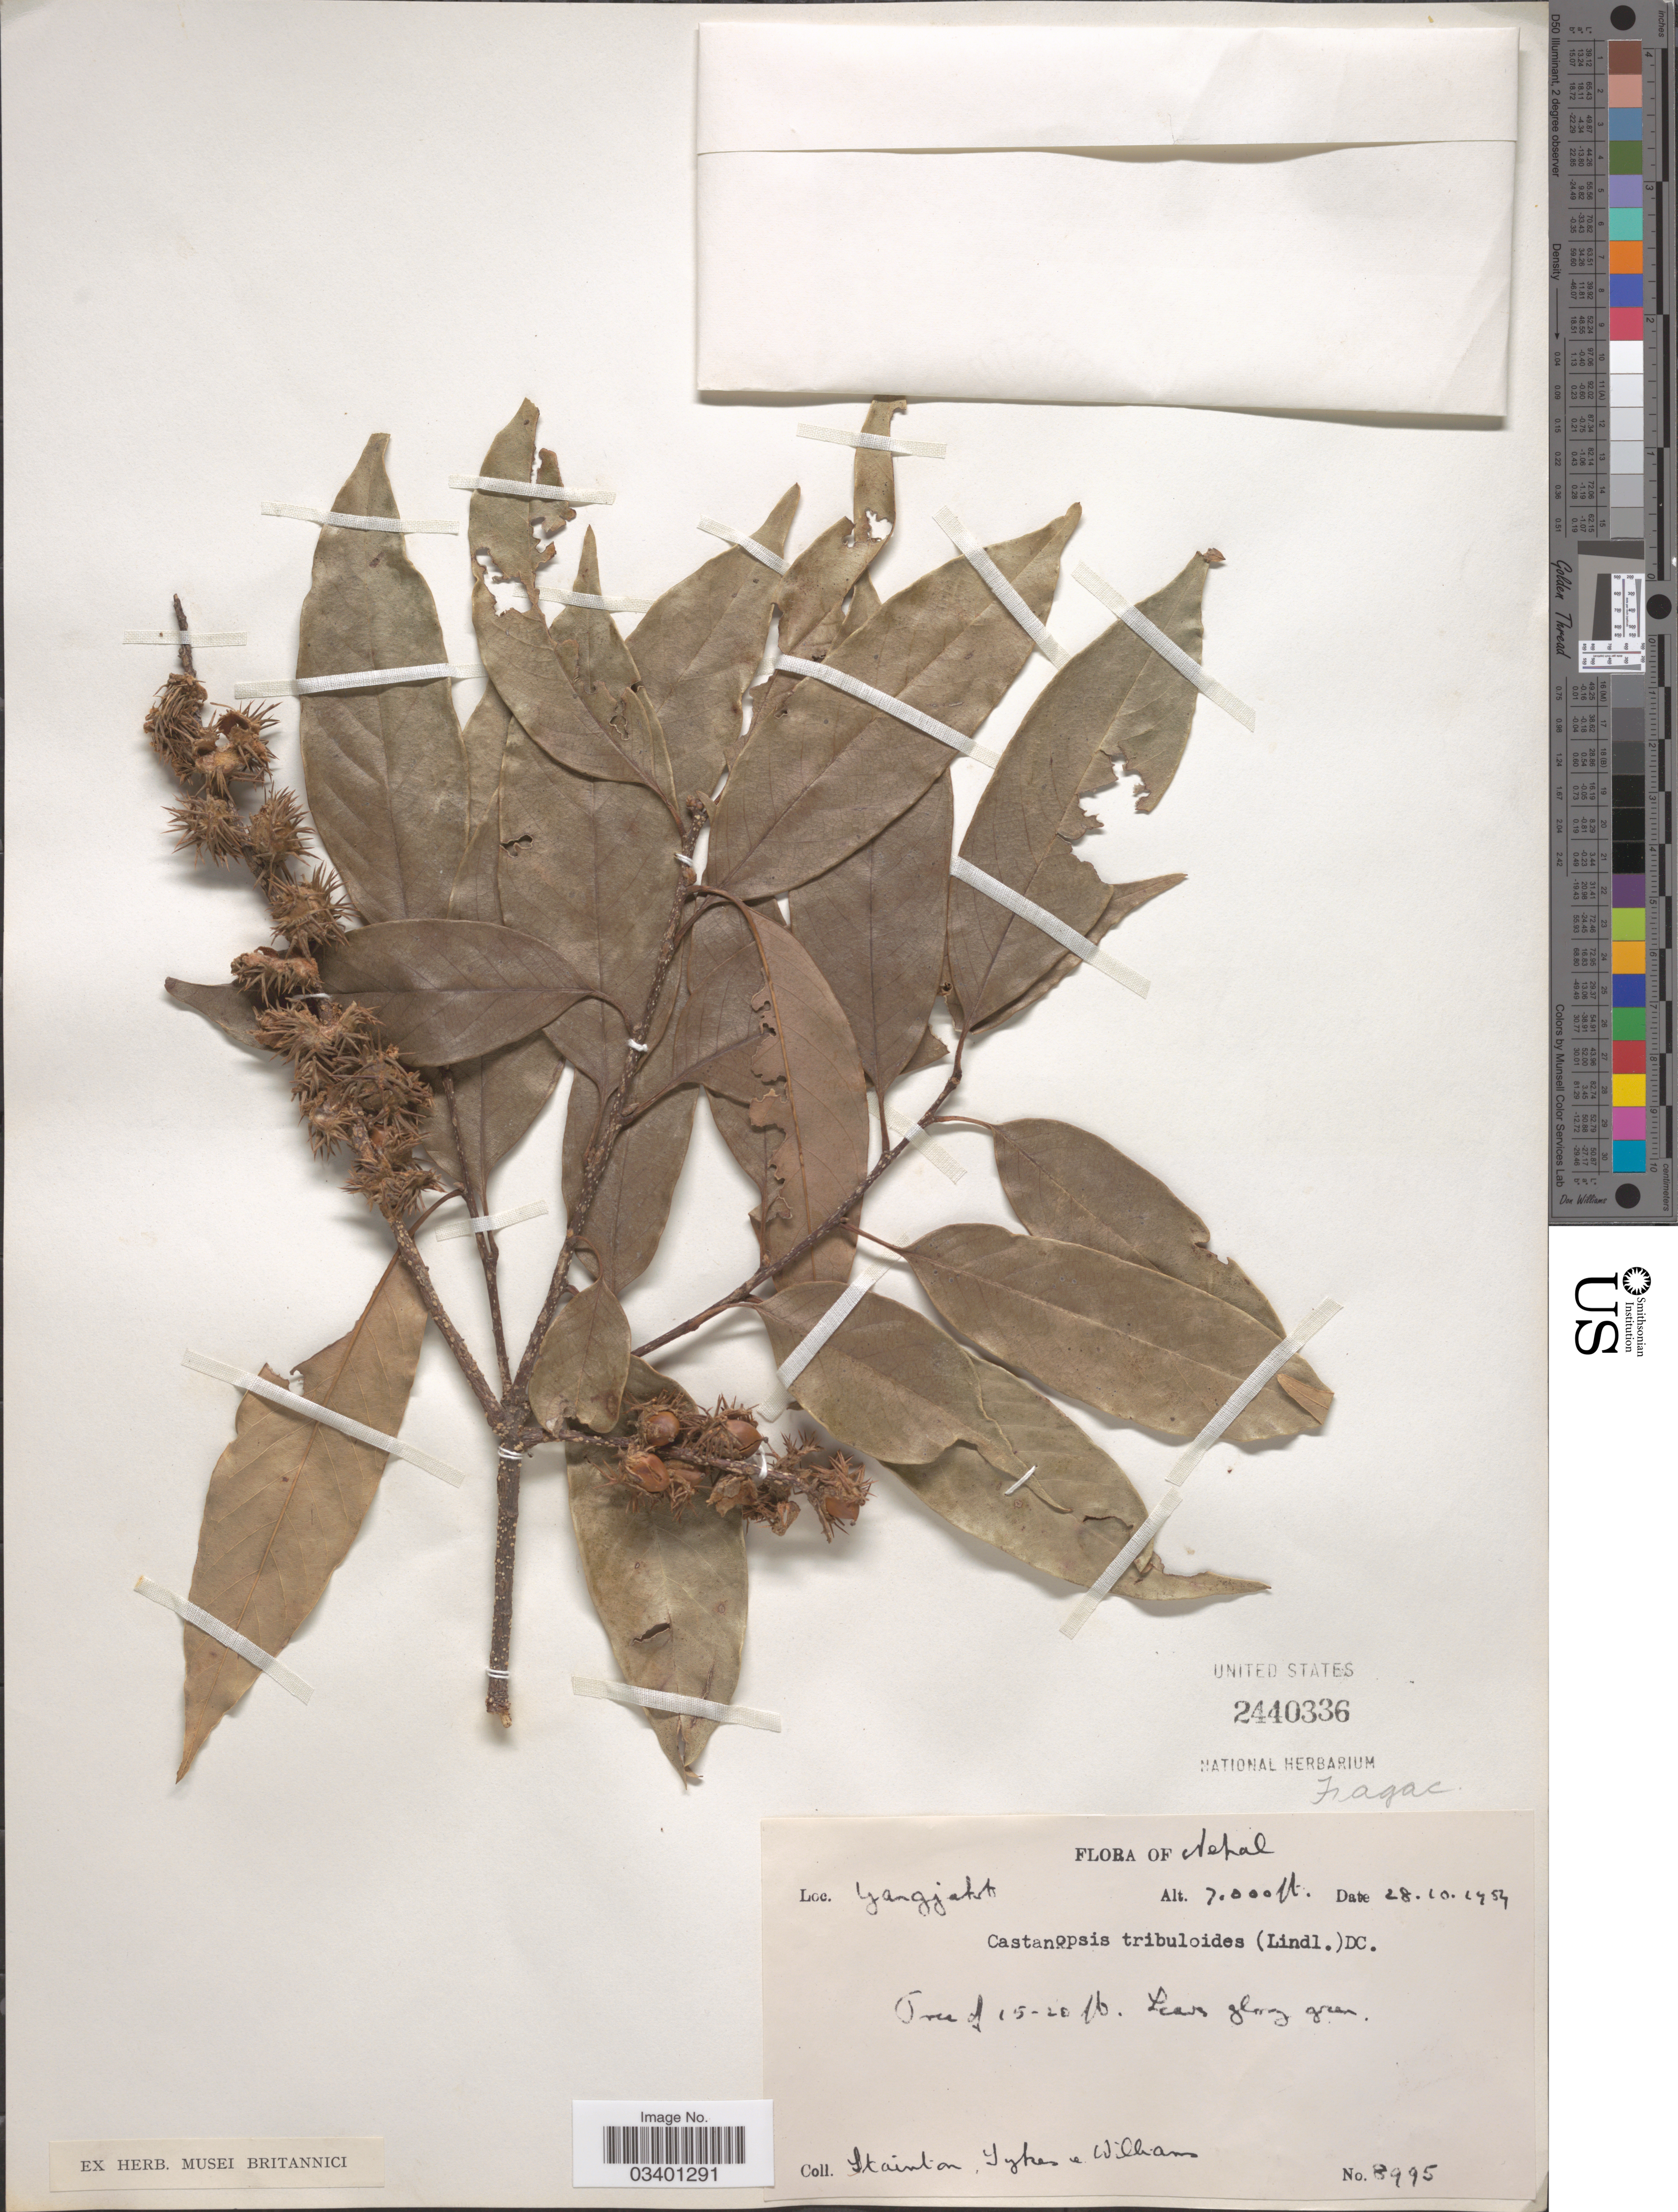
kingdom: Plantae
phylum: Tracheophyta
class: Magnoliopsida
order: Fagales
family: Fagaceae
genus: Castanopsis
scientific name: Castanopsis tribuloides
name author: (Sm.) A. DC.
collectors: -. Stainton, Sykes, -- & -. William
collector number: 8995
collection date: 1954-10-28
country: Nepal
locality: Yanjakot.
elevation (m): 2134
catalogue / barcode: US 2440336